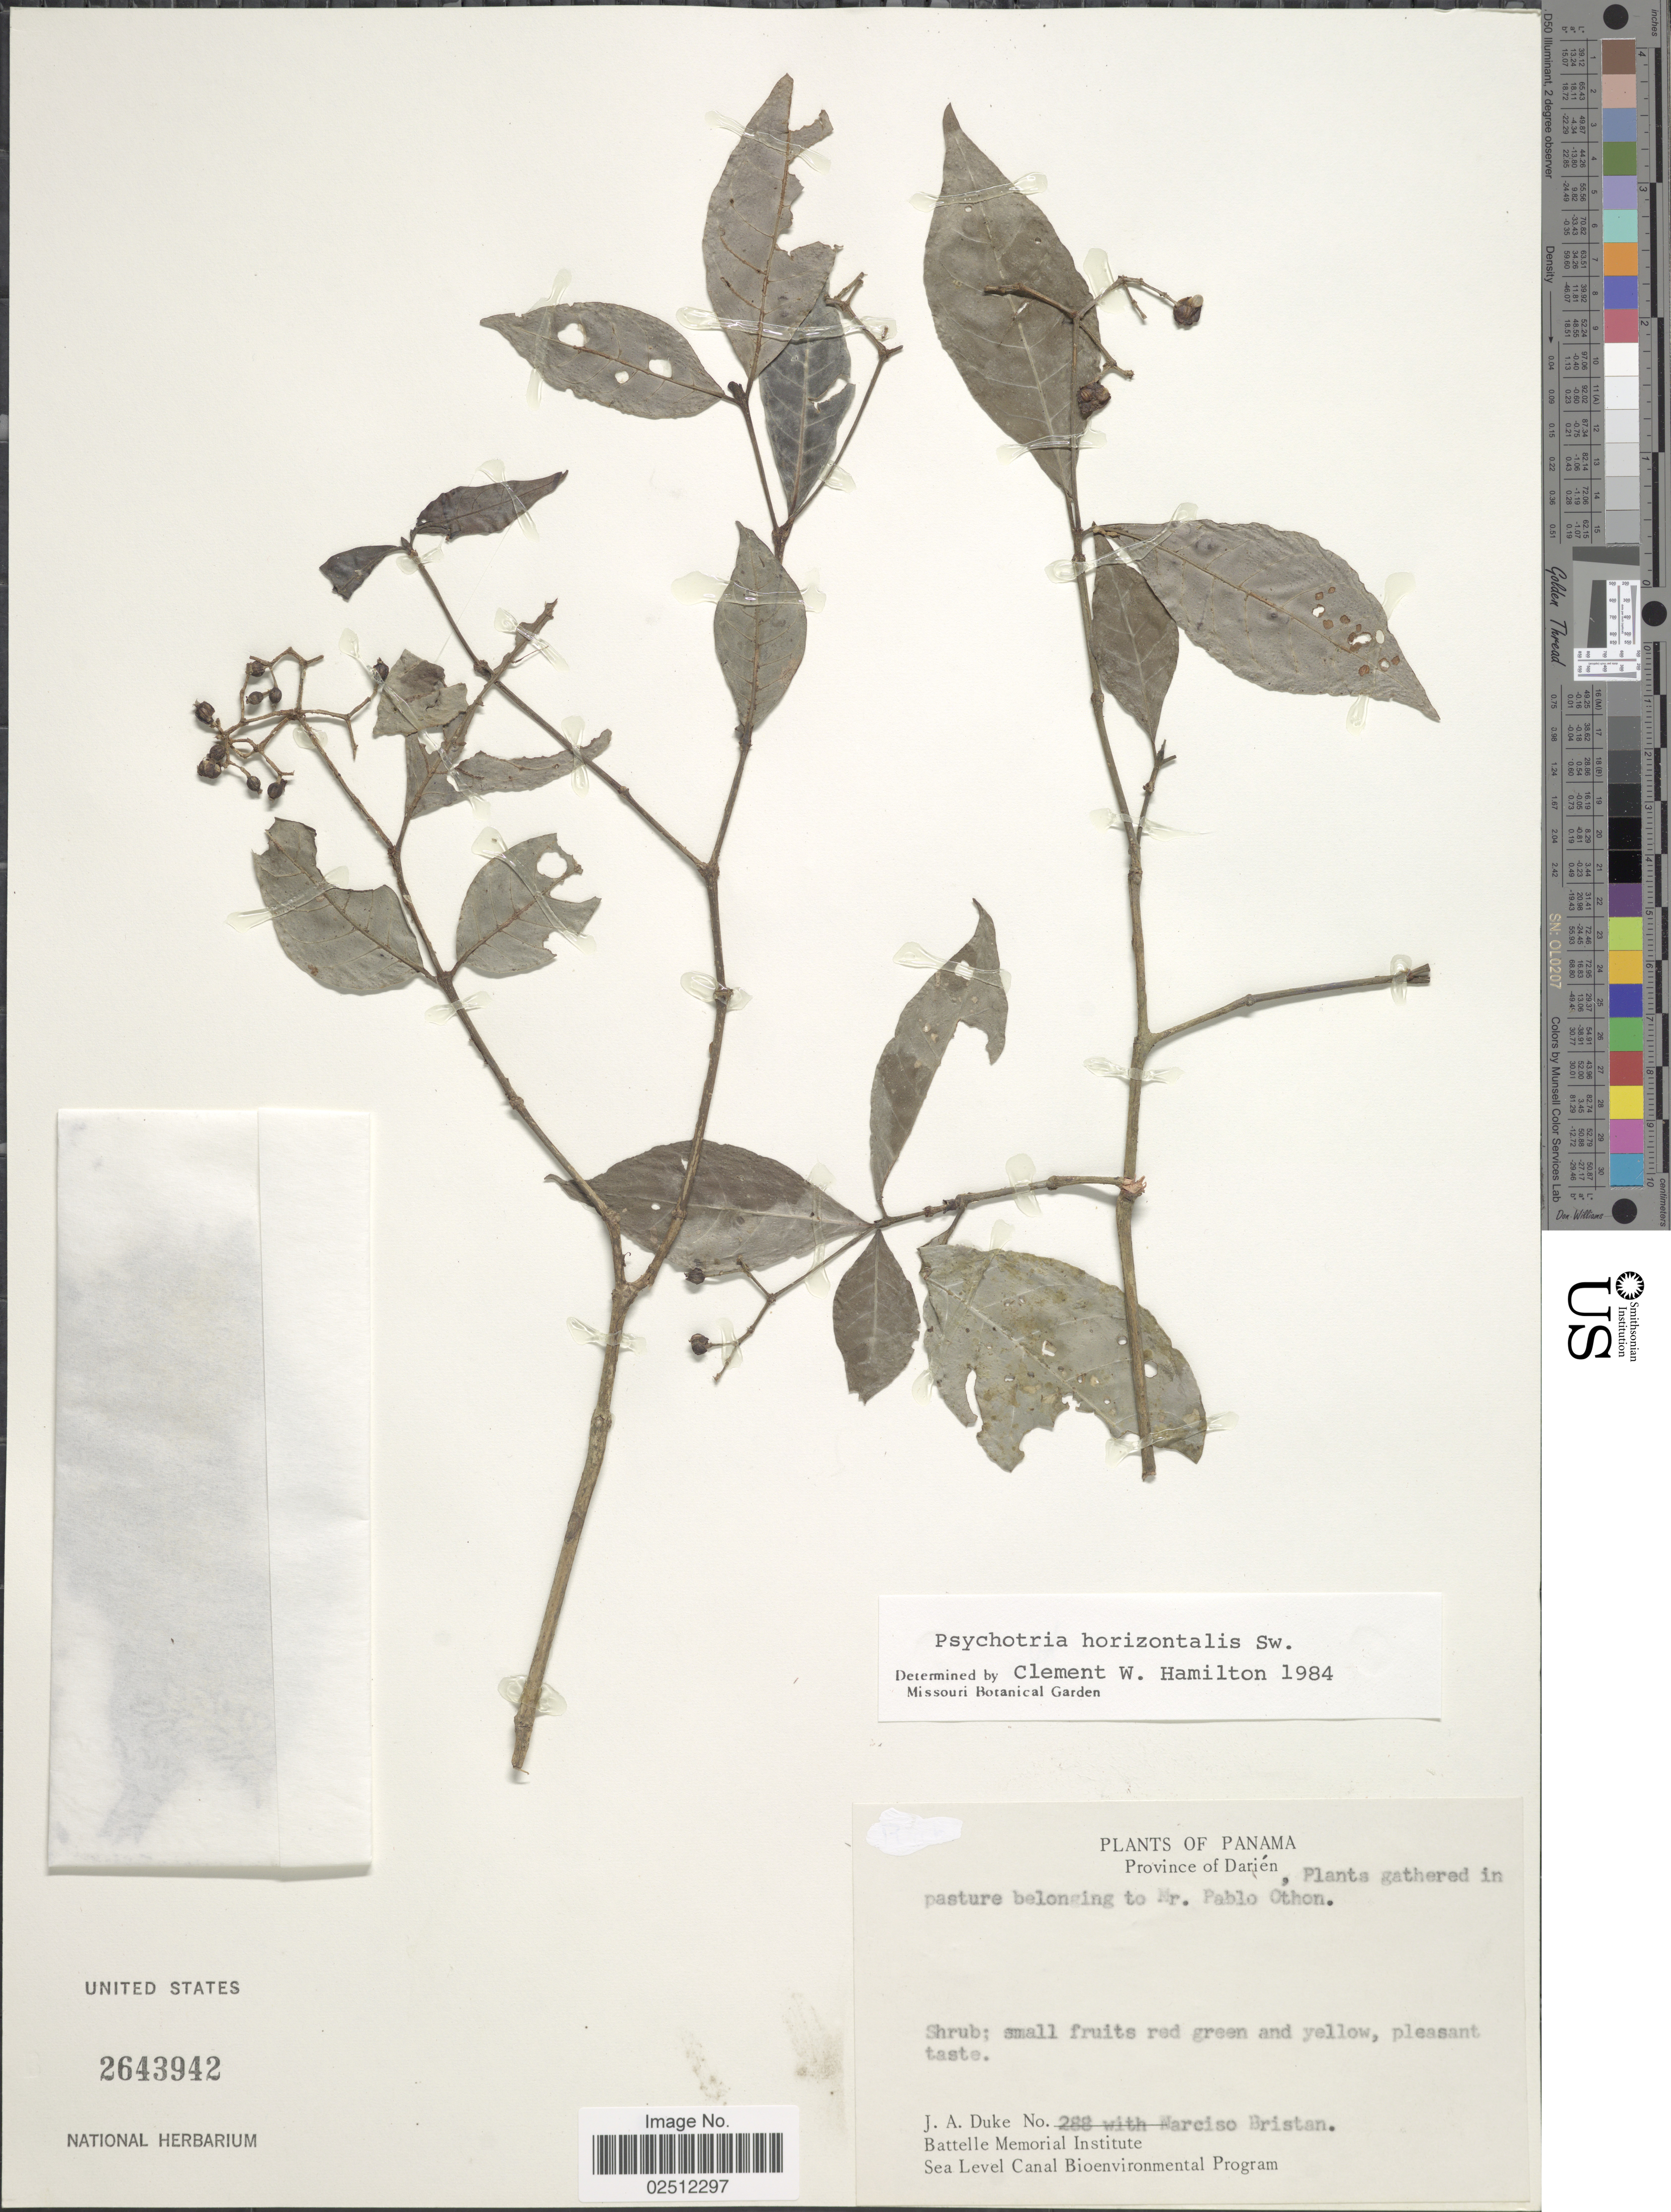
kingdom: Plantae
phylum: Tracheophyta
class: Magnoliopsida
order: Gentianales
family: Rubiaceae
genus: Psychotria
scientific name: Psychotria horizontalis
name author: Sw.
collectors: J. A. Duke & N. Bristan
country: Panama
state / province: Darién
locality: Plants gathered in pasture belonging to Mr Pablo Othon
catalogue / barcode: US 2643942